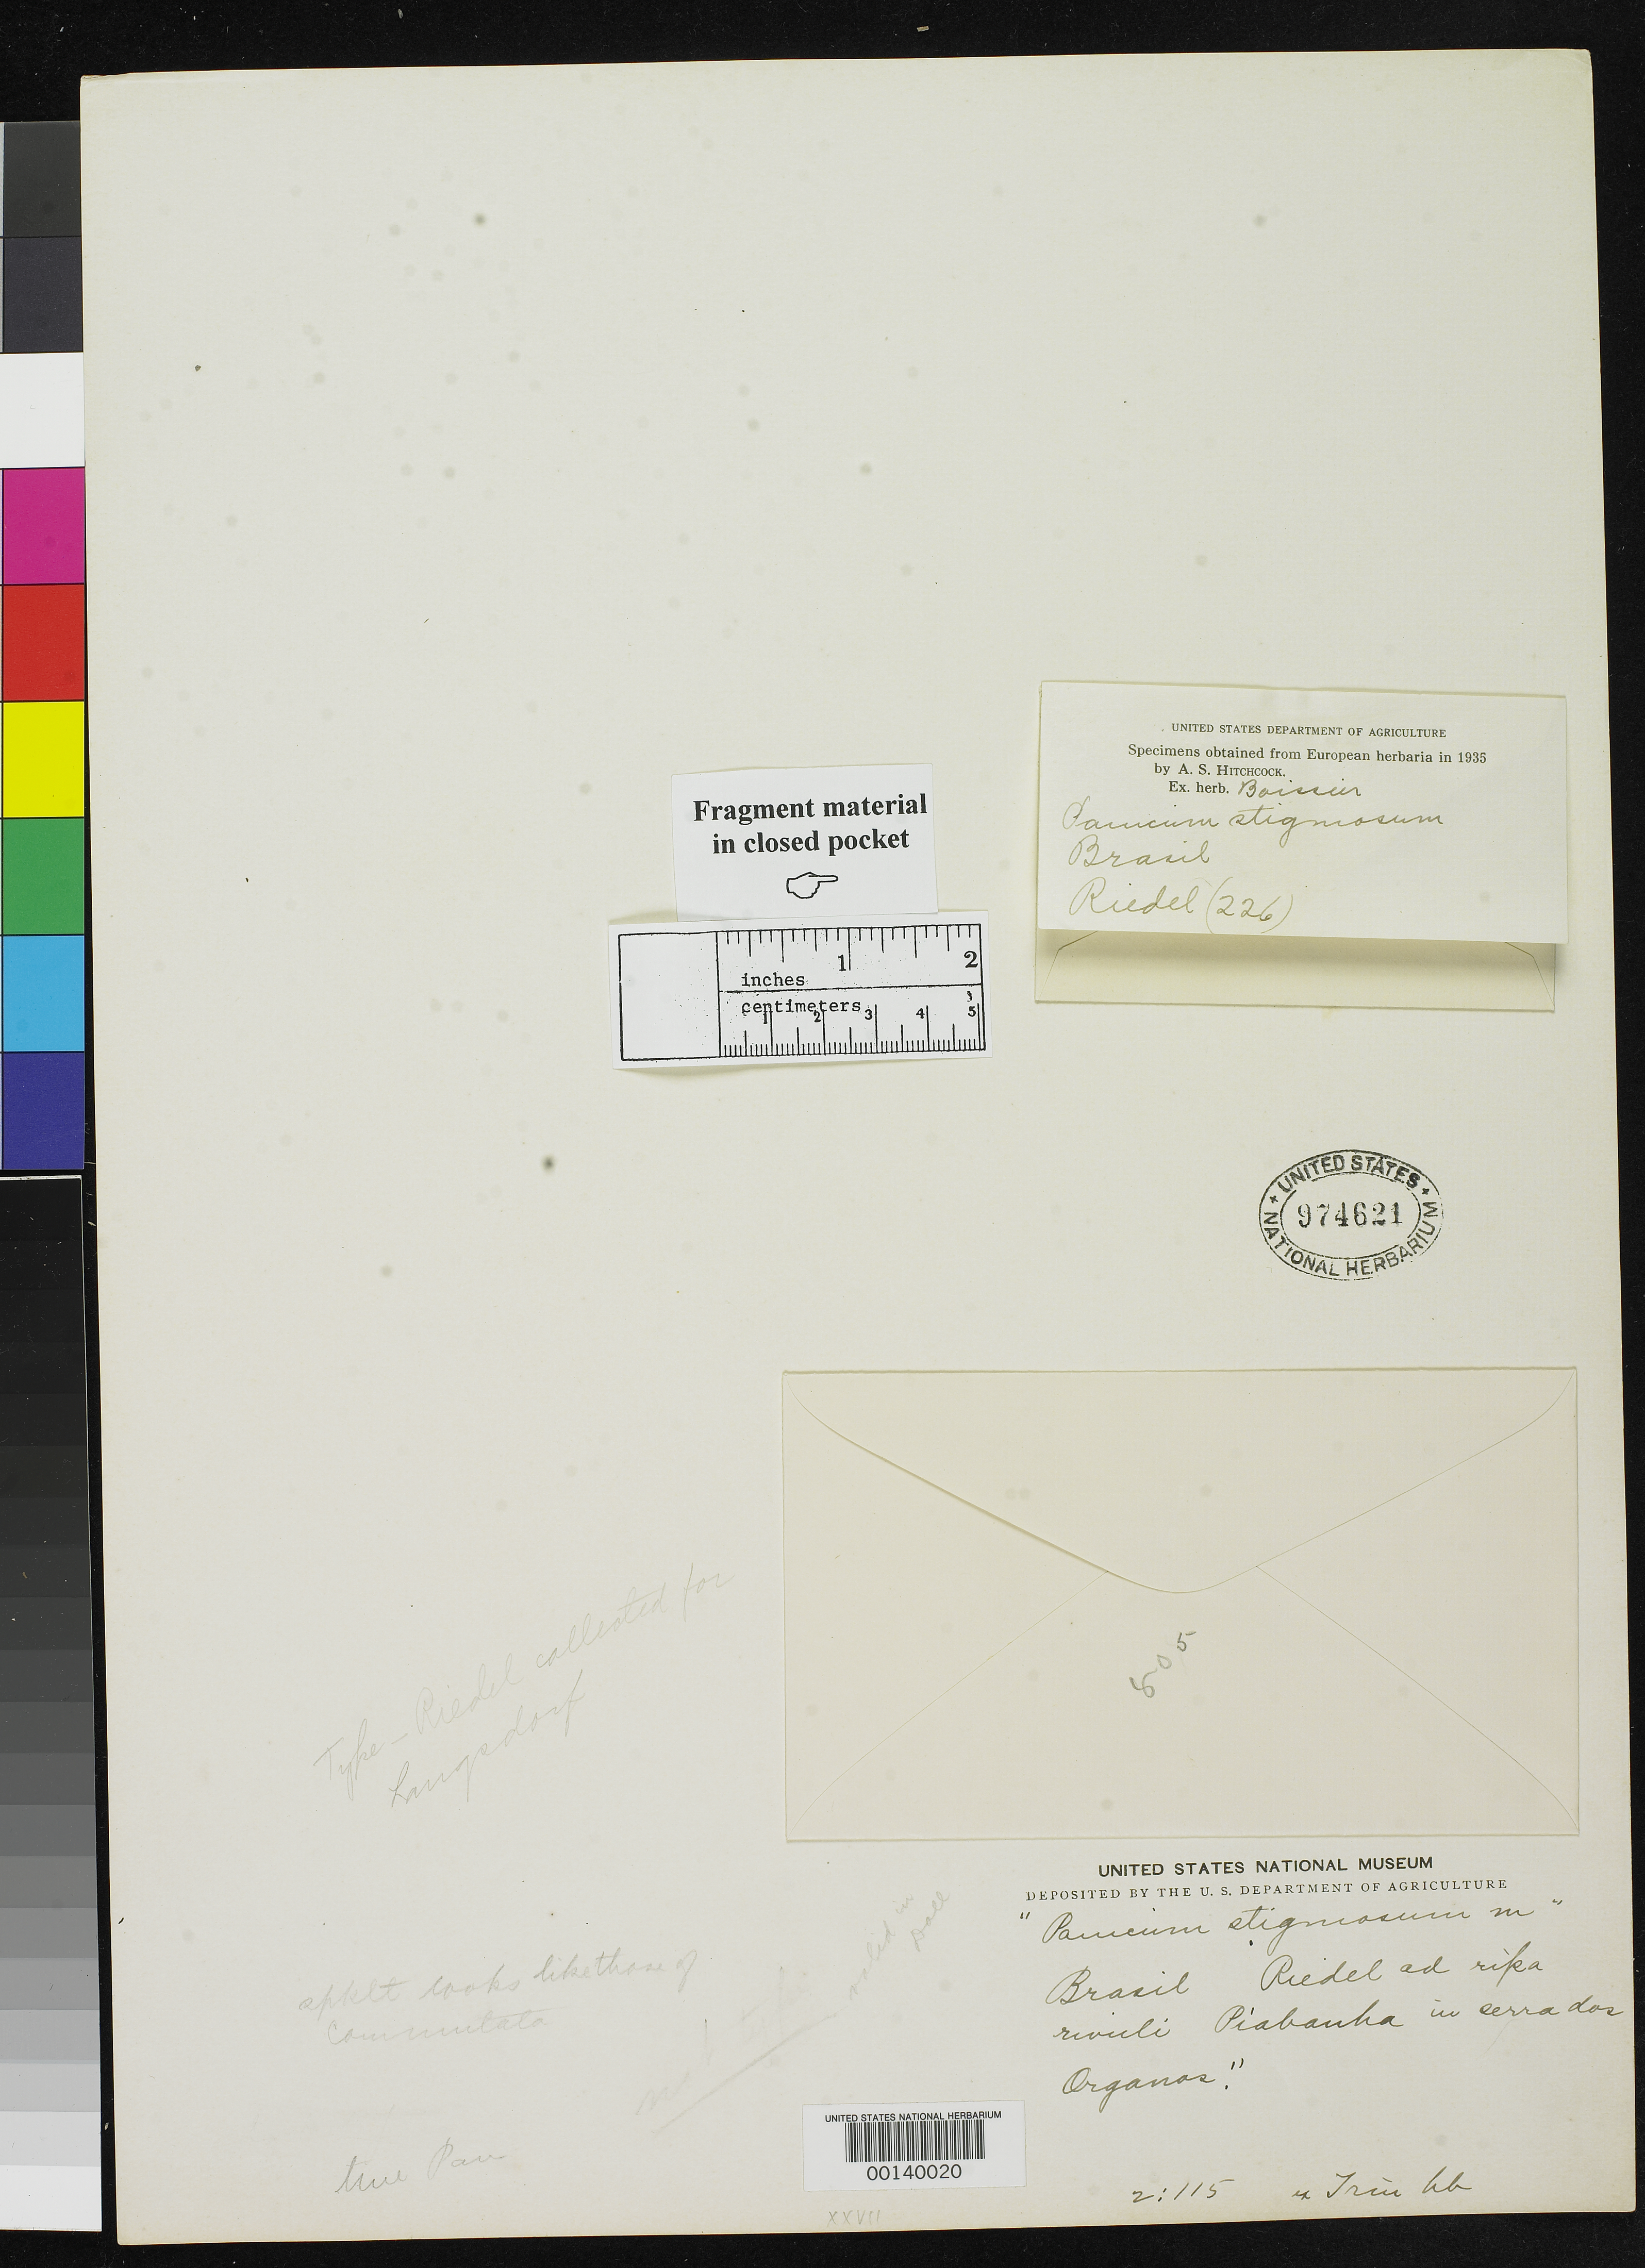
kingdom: Plantae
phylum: Tracheophyta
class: Liliopsida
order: Poales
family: Poaceae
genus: Panicum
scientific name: Panicum stigmosum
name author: Nees in Mart.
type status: Type Fragment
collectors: L. Riedel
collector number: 226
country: Brazil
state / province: Rio de Janeiro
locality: Piabanha River in Serra dos Orgaos.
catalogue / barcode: US 974621